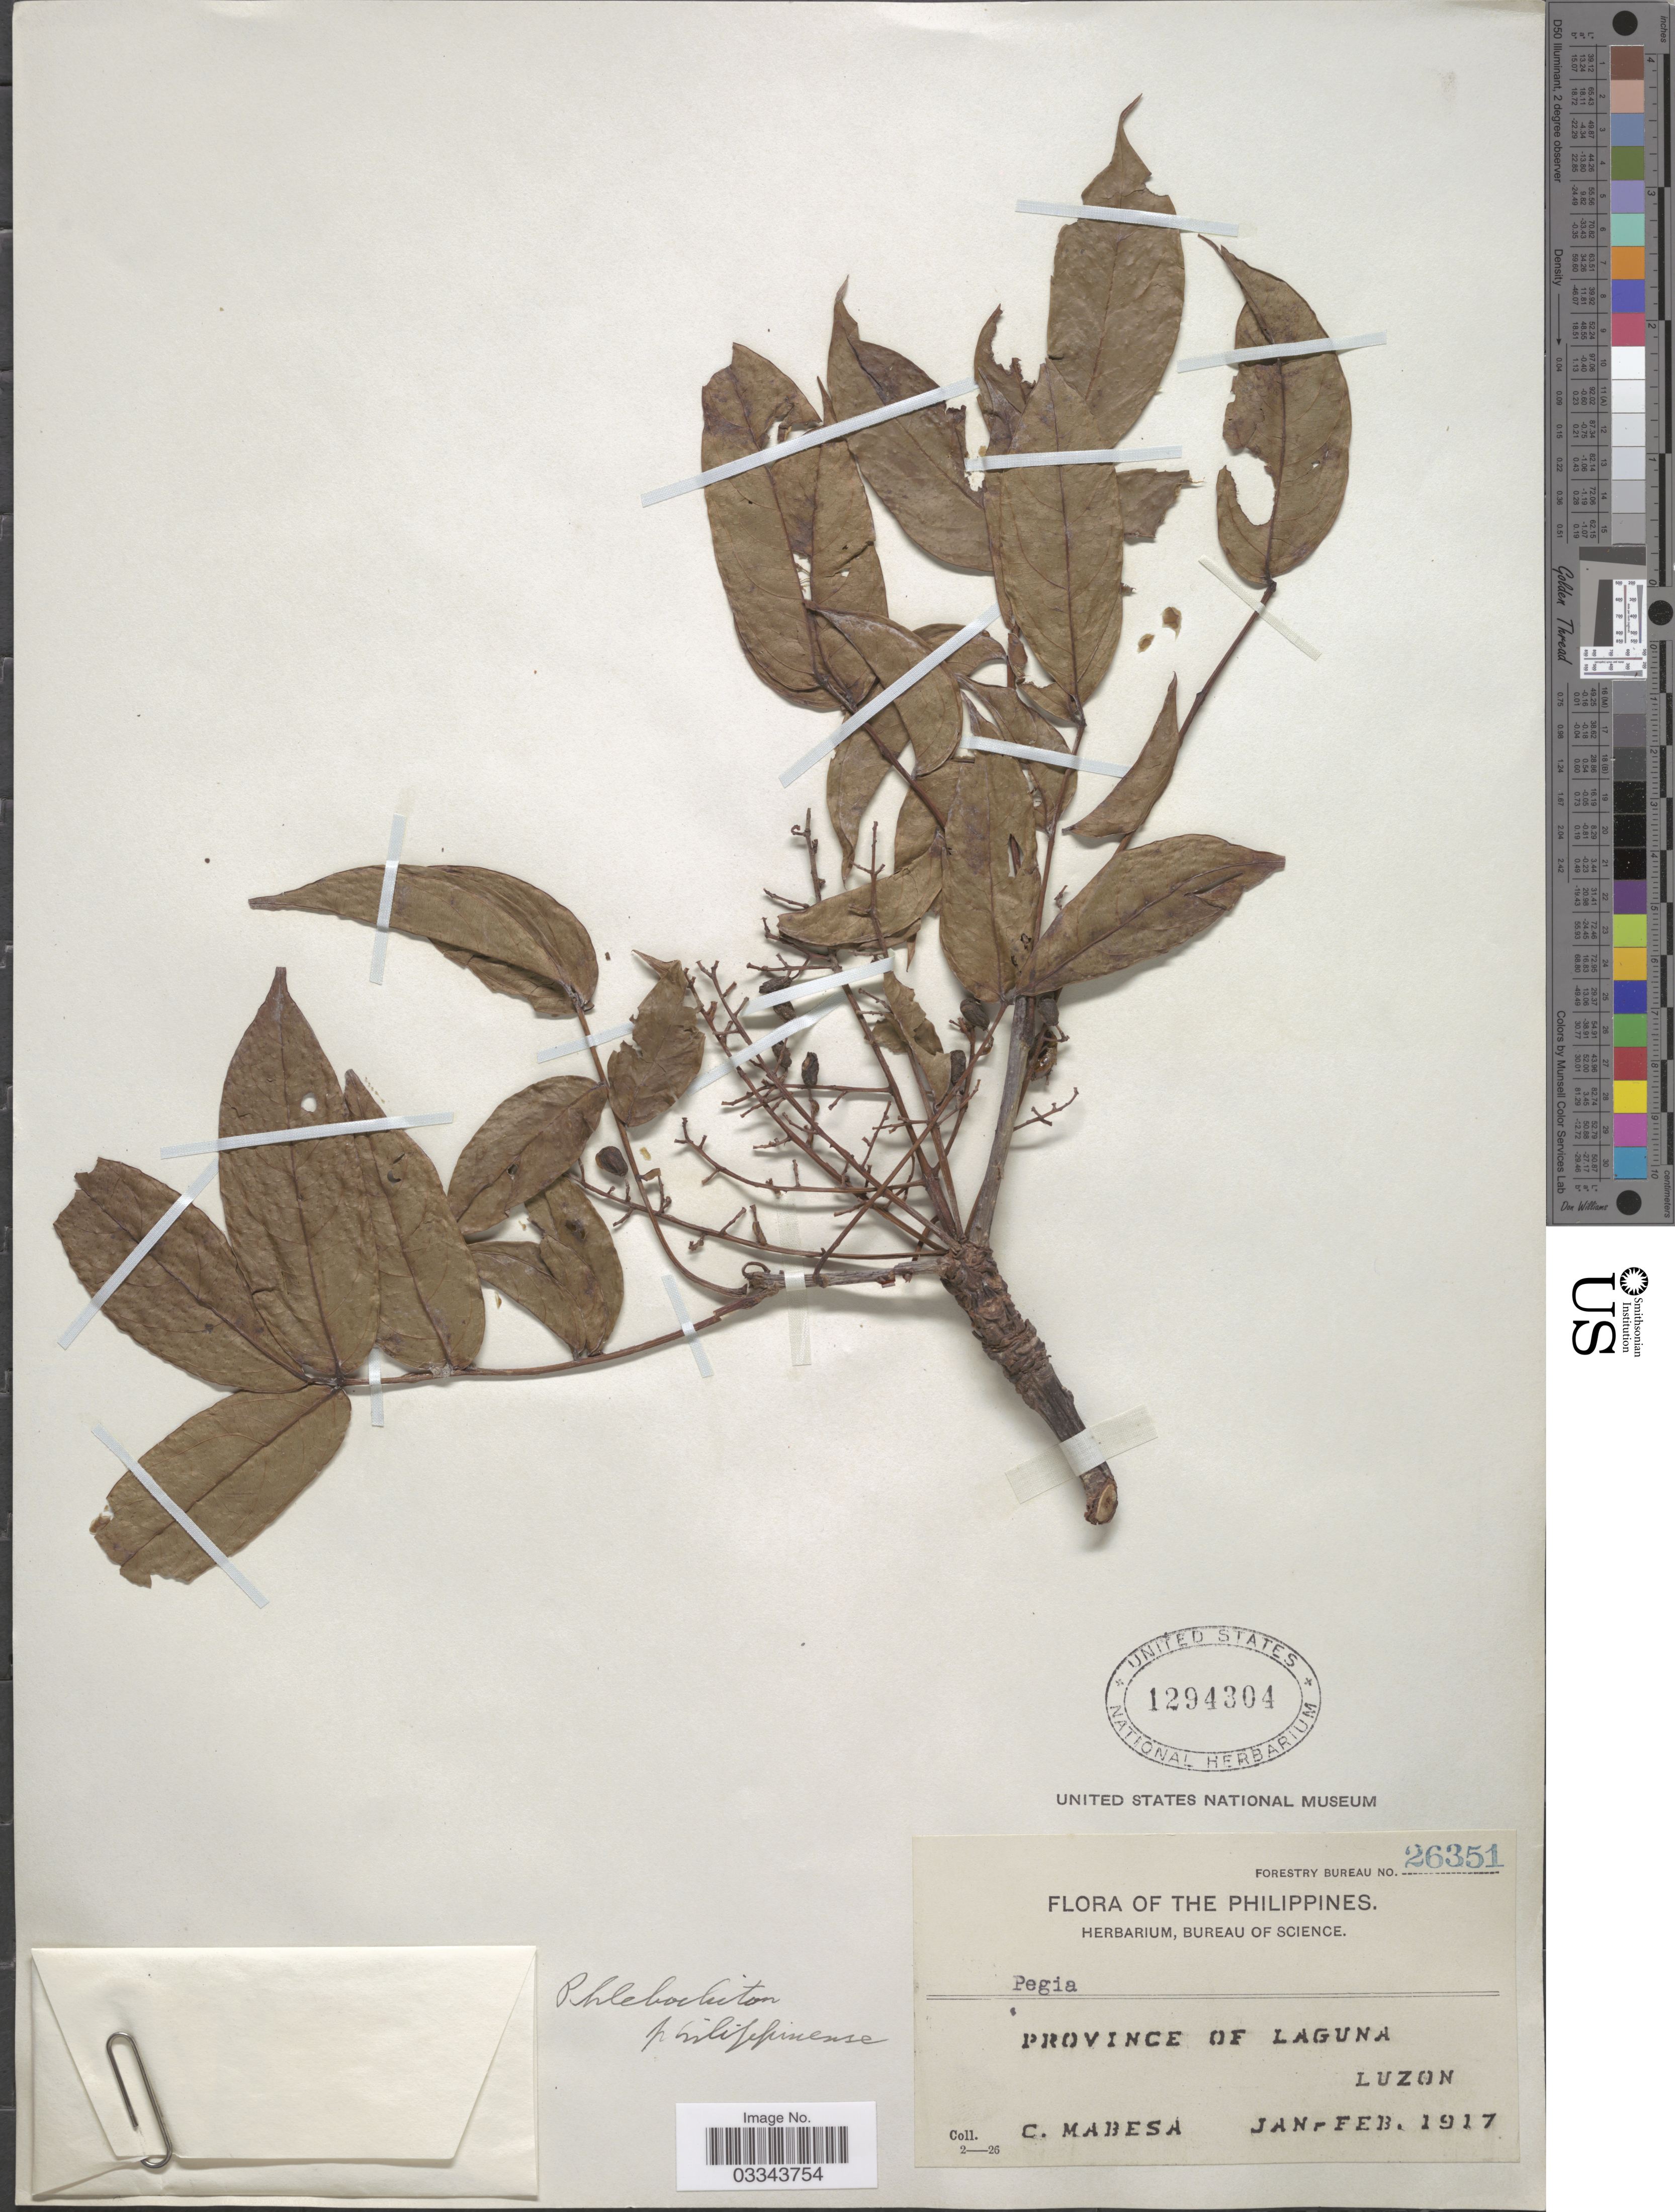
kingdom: Plantae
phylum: Tracheophyta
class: Magnoliopsida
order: Sapindales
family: Anacardiaceae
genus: Solenocarpus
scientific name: Solenocarpus philippinensis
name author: (Elmer) Kosterm.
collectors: C. Mabesa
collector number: Forestry Bureau 26351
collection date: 1917-01/1917-02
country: Philippines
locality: Province of Laguna. Luzon.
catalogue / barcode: US 1294304